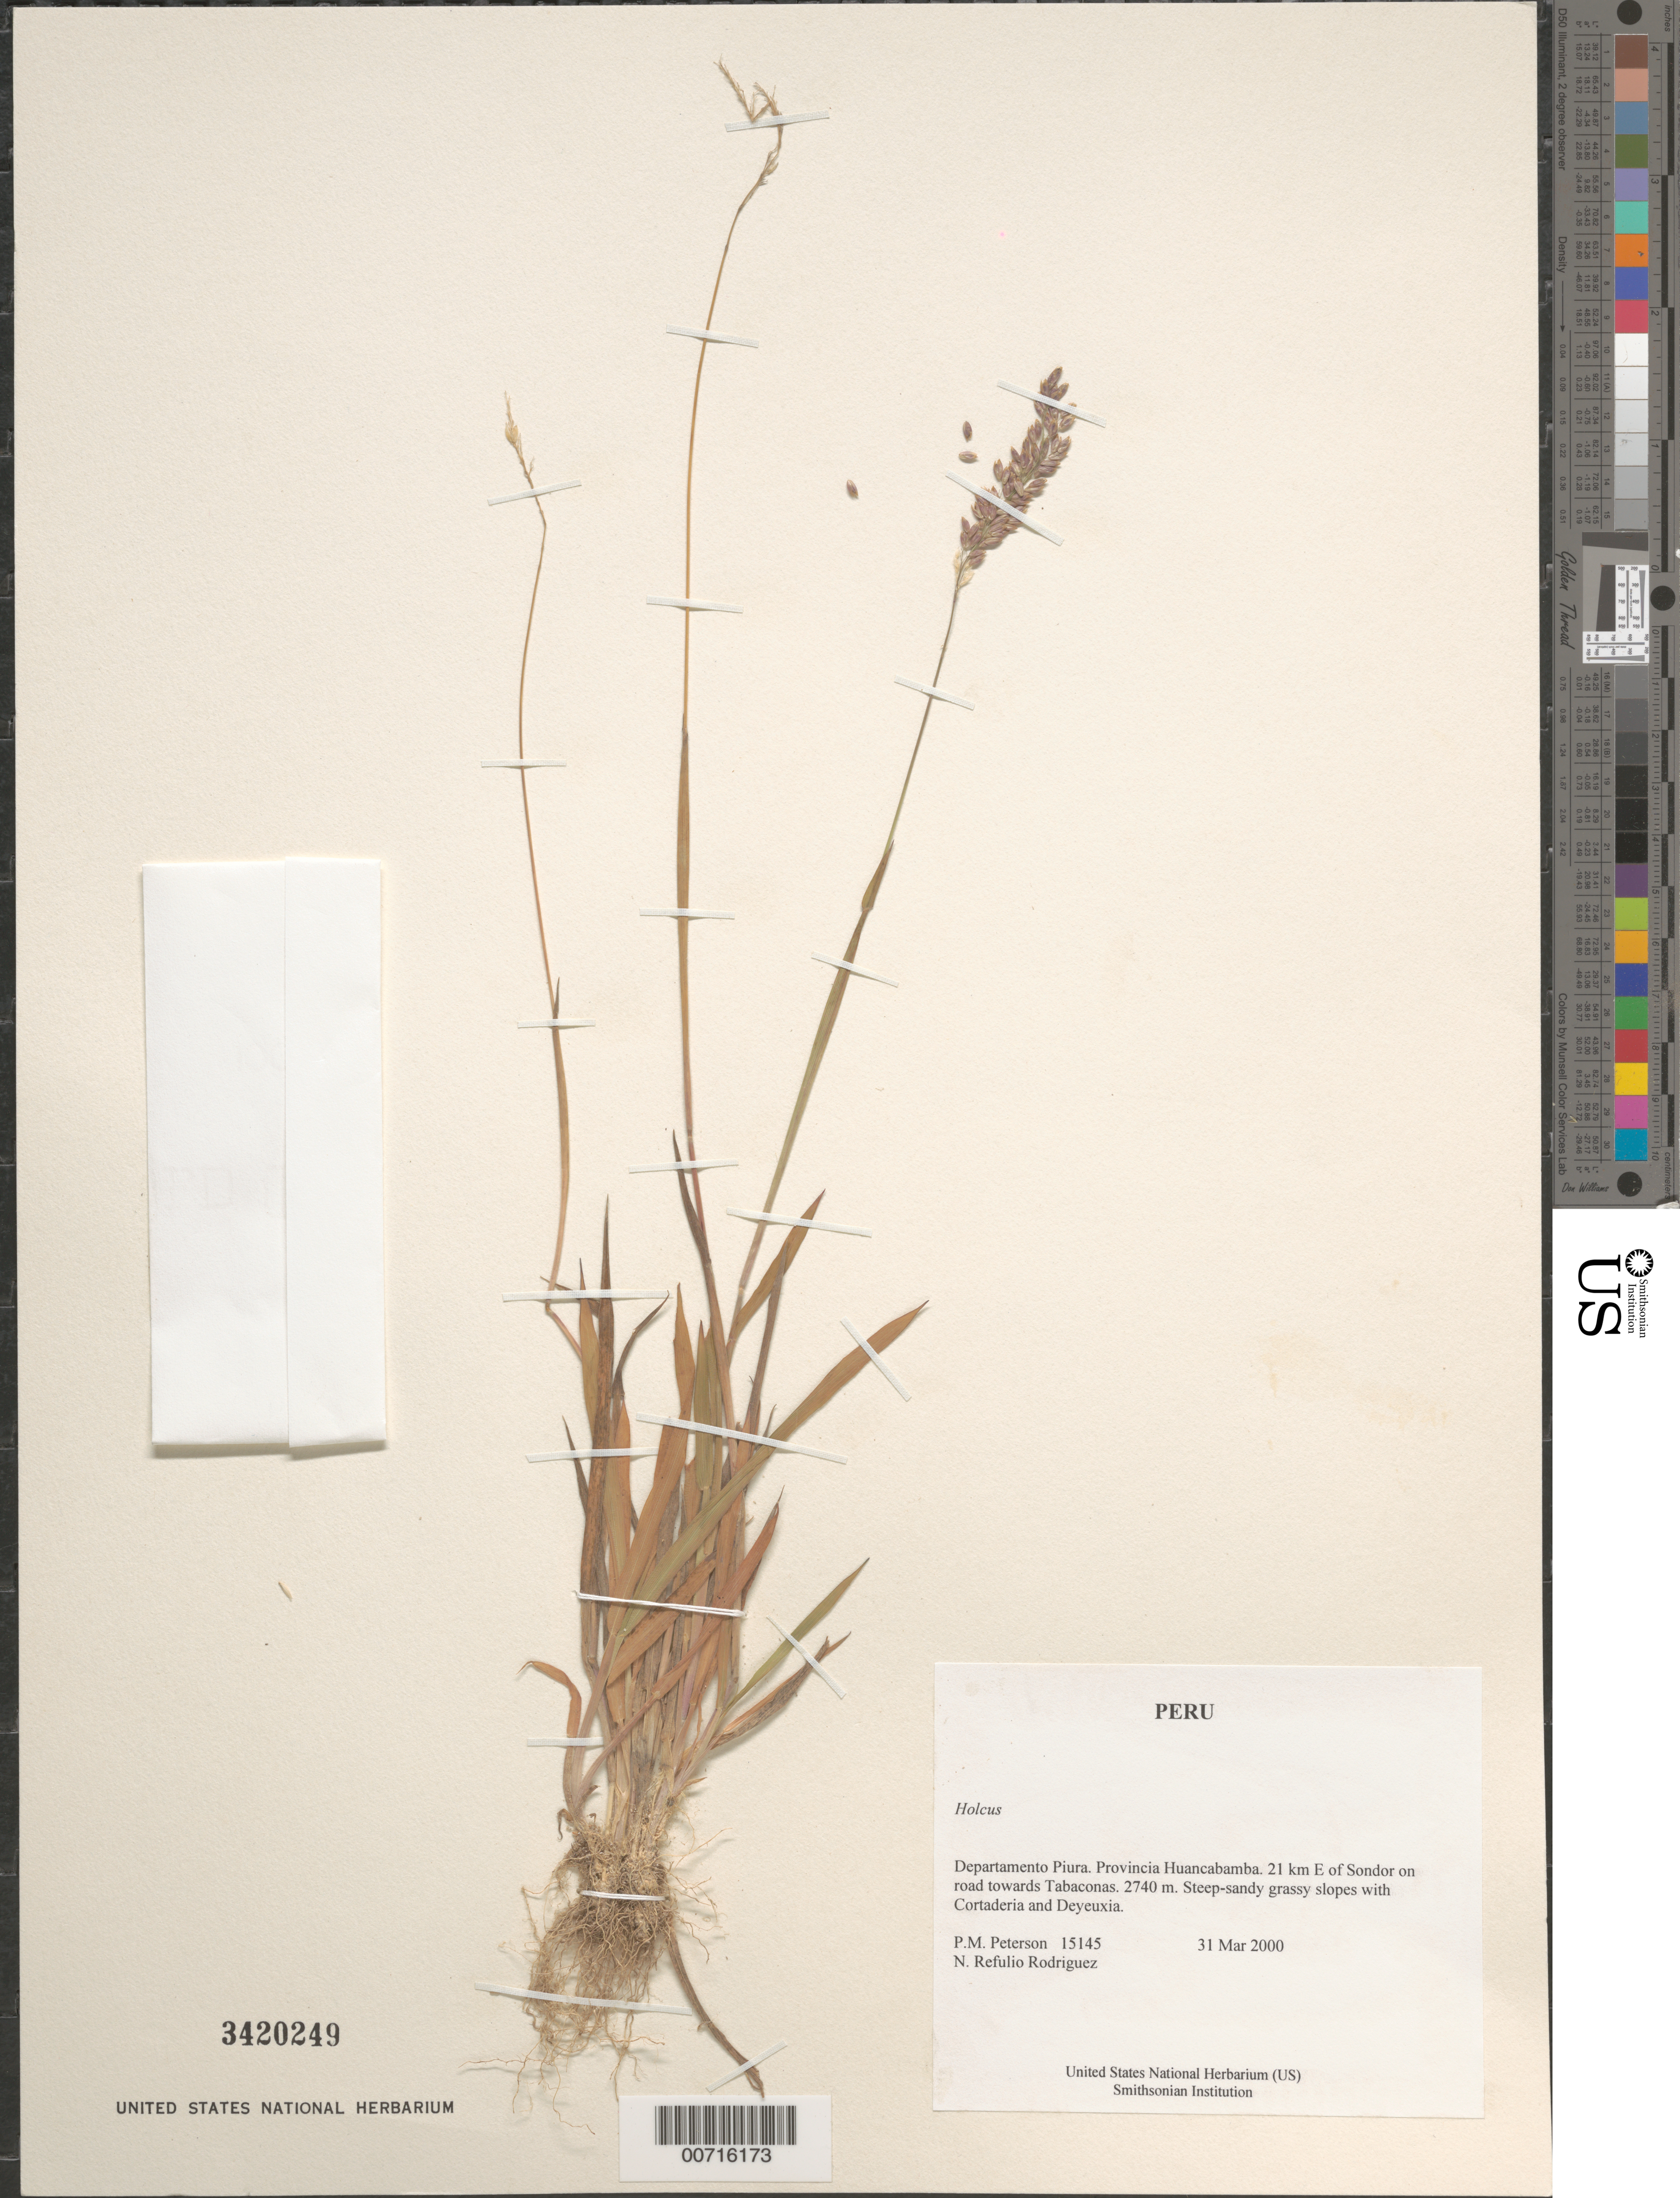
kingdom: Plantae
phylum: Tracheophyta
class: Liliopsida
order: Poales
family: Poaceae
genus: Holcus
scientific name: Holcus sp.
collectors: P. M. Peterson & N. Refulio-Rodríguez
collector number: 15145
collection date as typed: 31 Mar 2000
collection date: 2000-03-31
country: Peru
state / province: Piura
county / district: Huancabamba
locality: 21 km E of Sondor on road towards Tabaconas.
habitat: Steep-sandy grassy slopes with Cortaderia and Deyeuxia.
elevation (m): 2740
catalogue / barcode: US 3420249